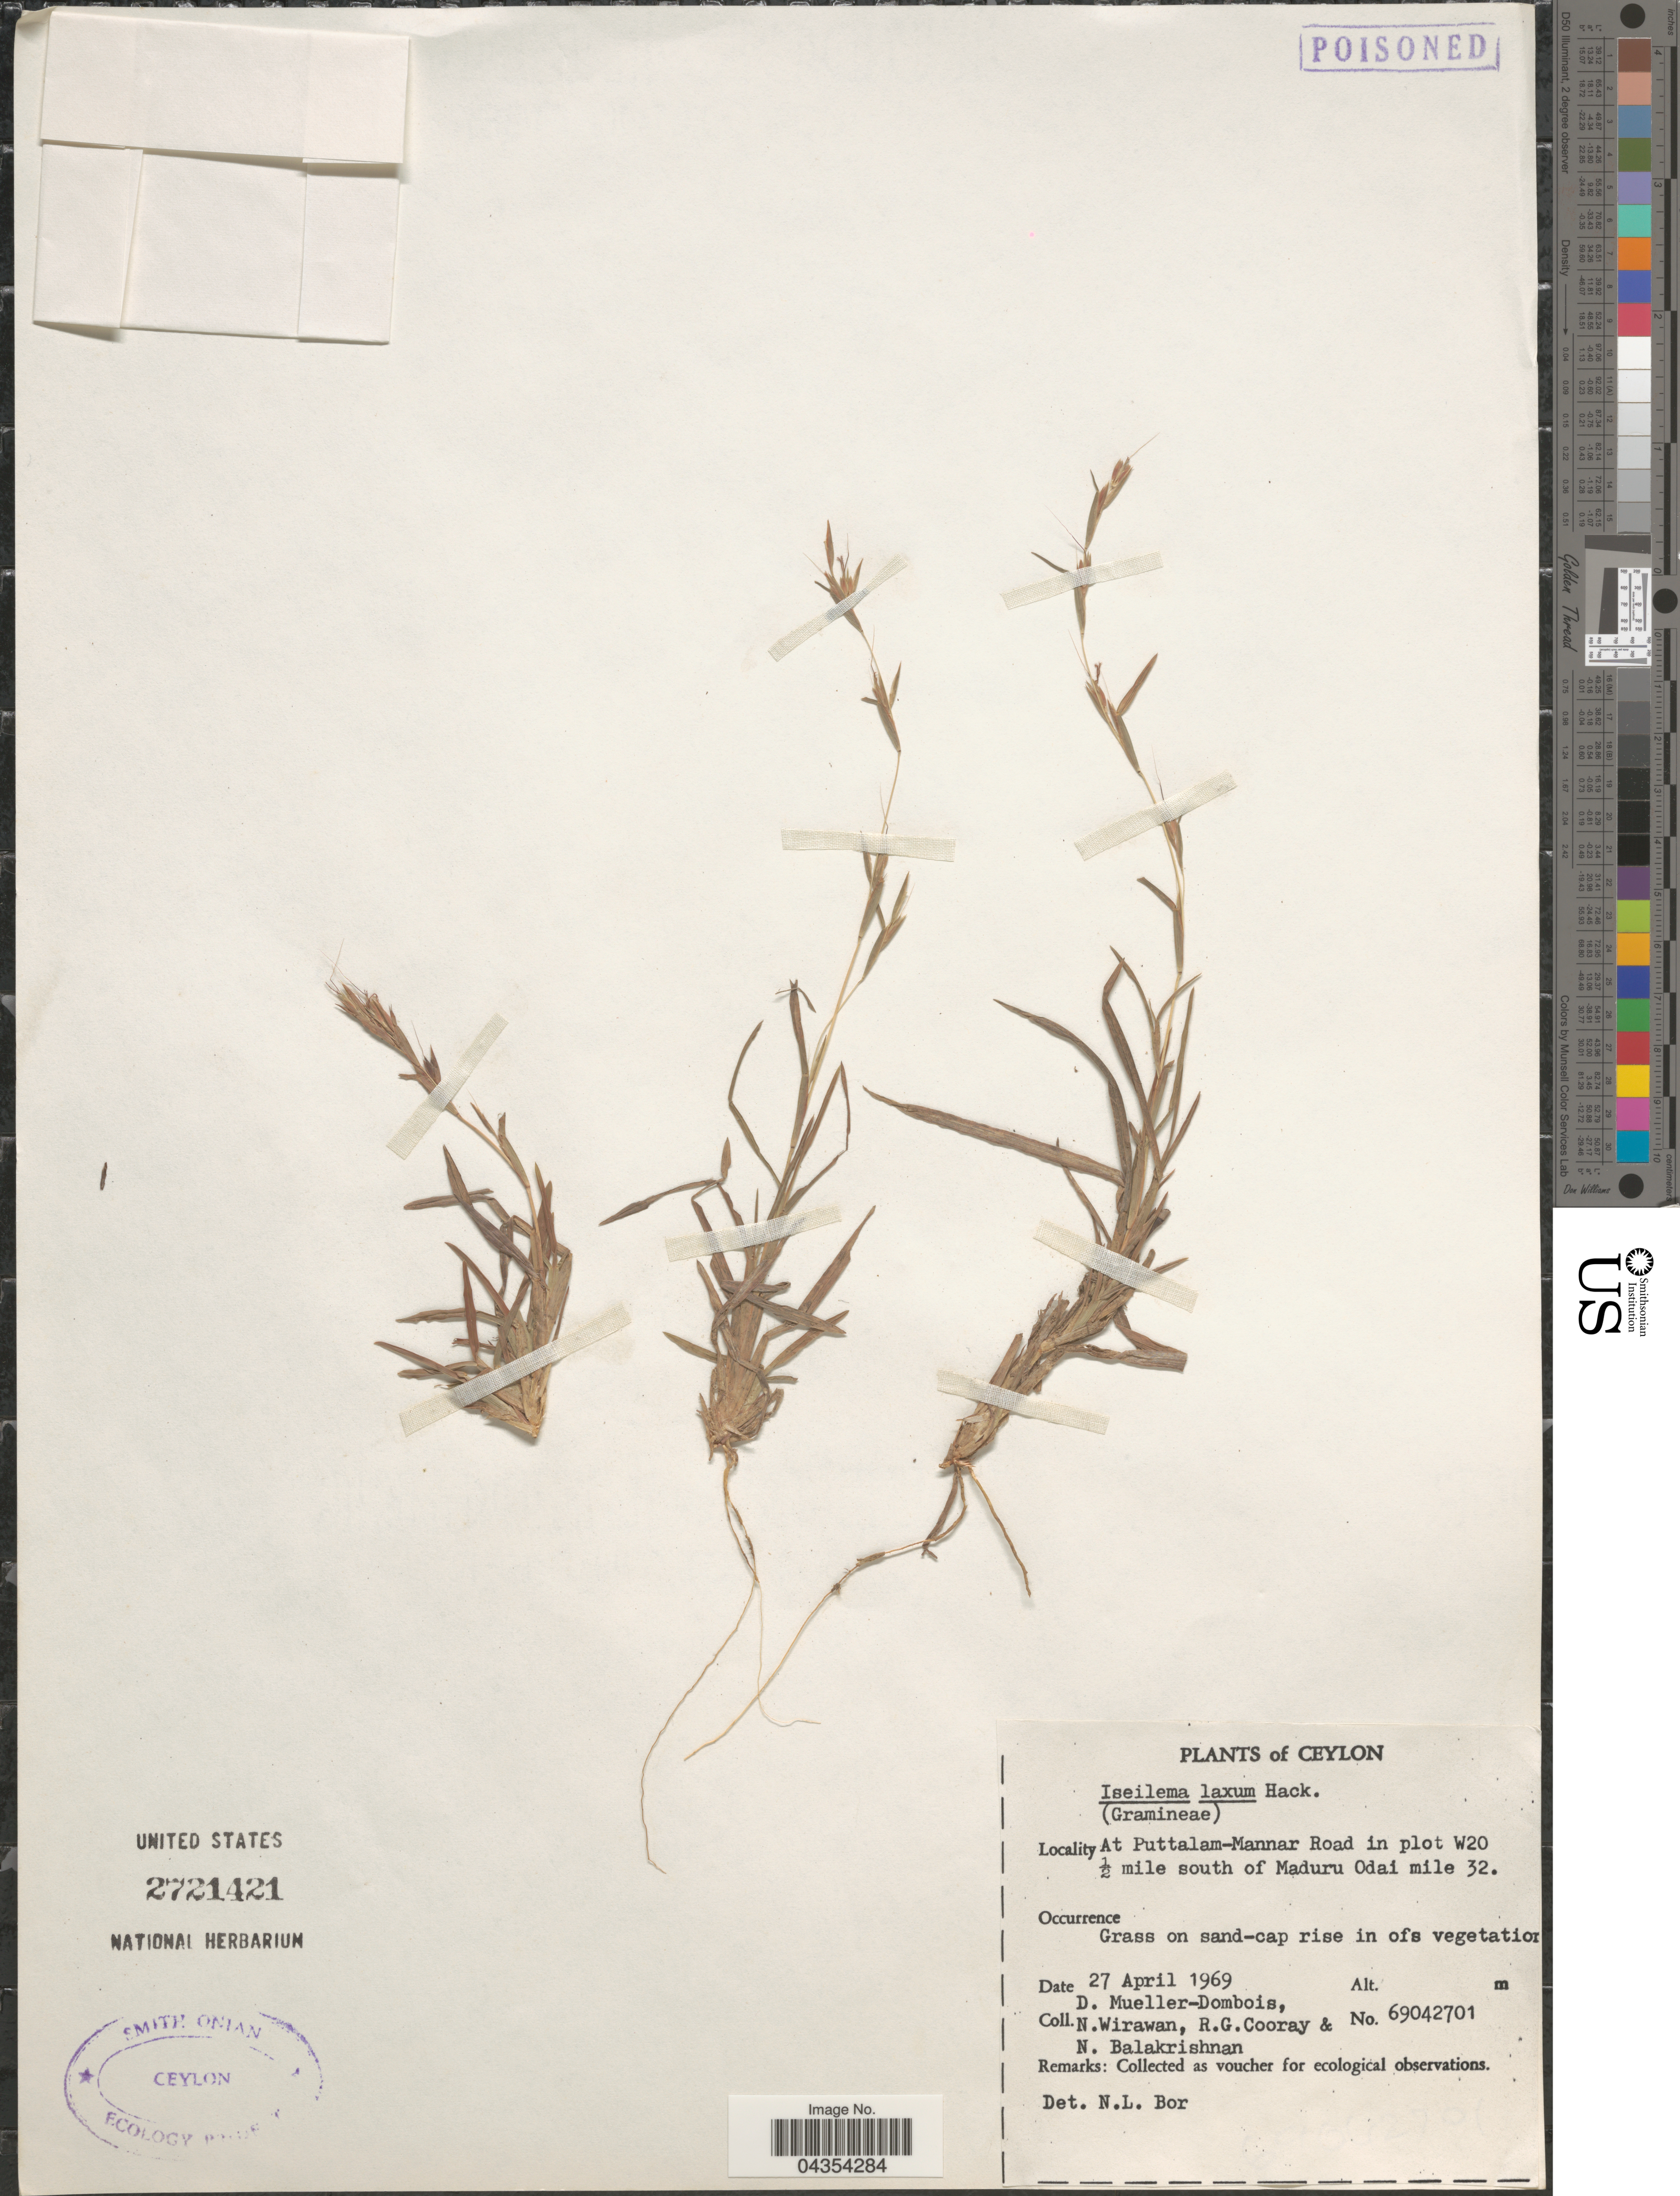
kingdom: Plantae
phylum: Tracheophyta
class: Liliopsida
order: Poales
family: Poaceae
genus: Iseilema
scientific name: Iseilema jainiana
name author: P. Umam. & P. Daniel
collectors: D. Mueller-Dombois, N. Wirawan, R. Cooray & N. Balakrishnan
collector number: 69042701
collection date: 1969-04-27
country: Sri Lanka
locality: Ceylon. At Puttalam-Mannar Road in plot W20 ½ mile south of Maduru Odai mile 32.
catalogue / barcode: US 2721421